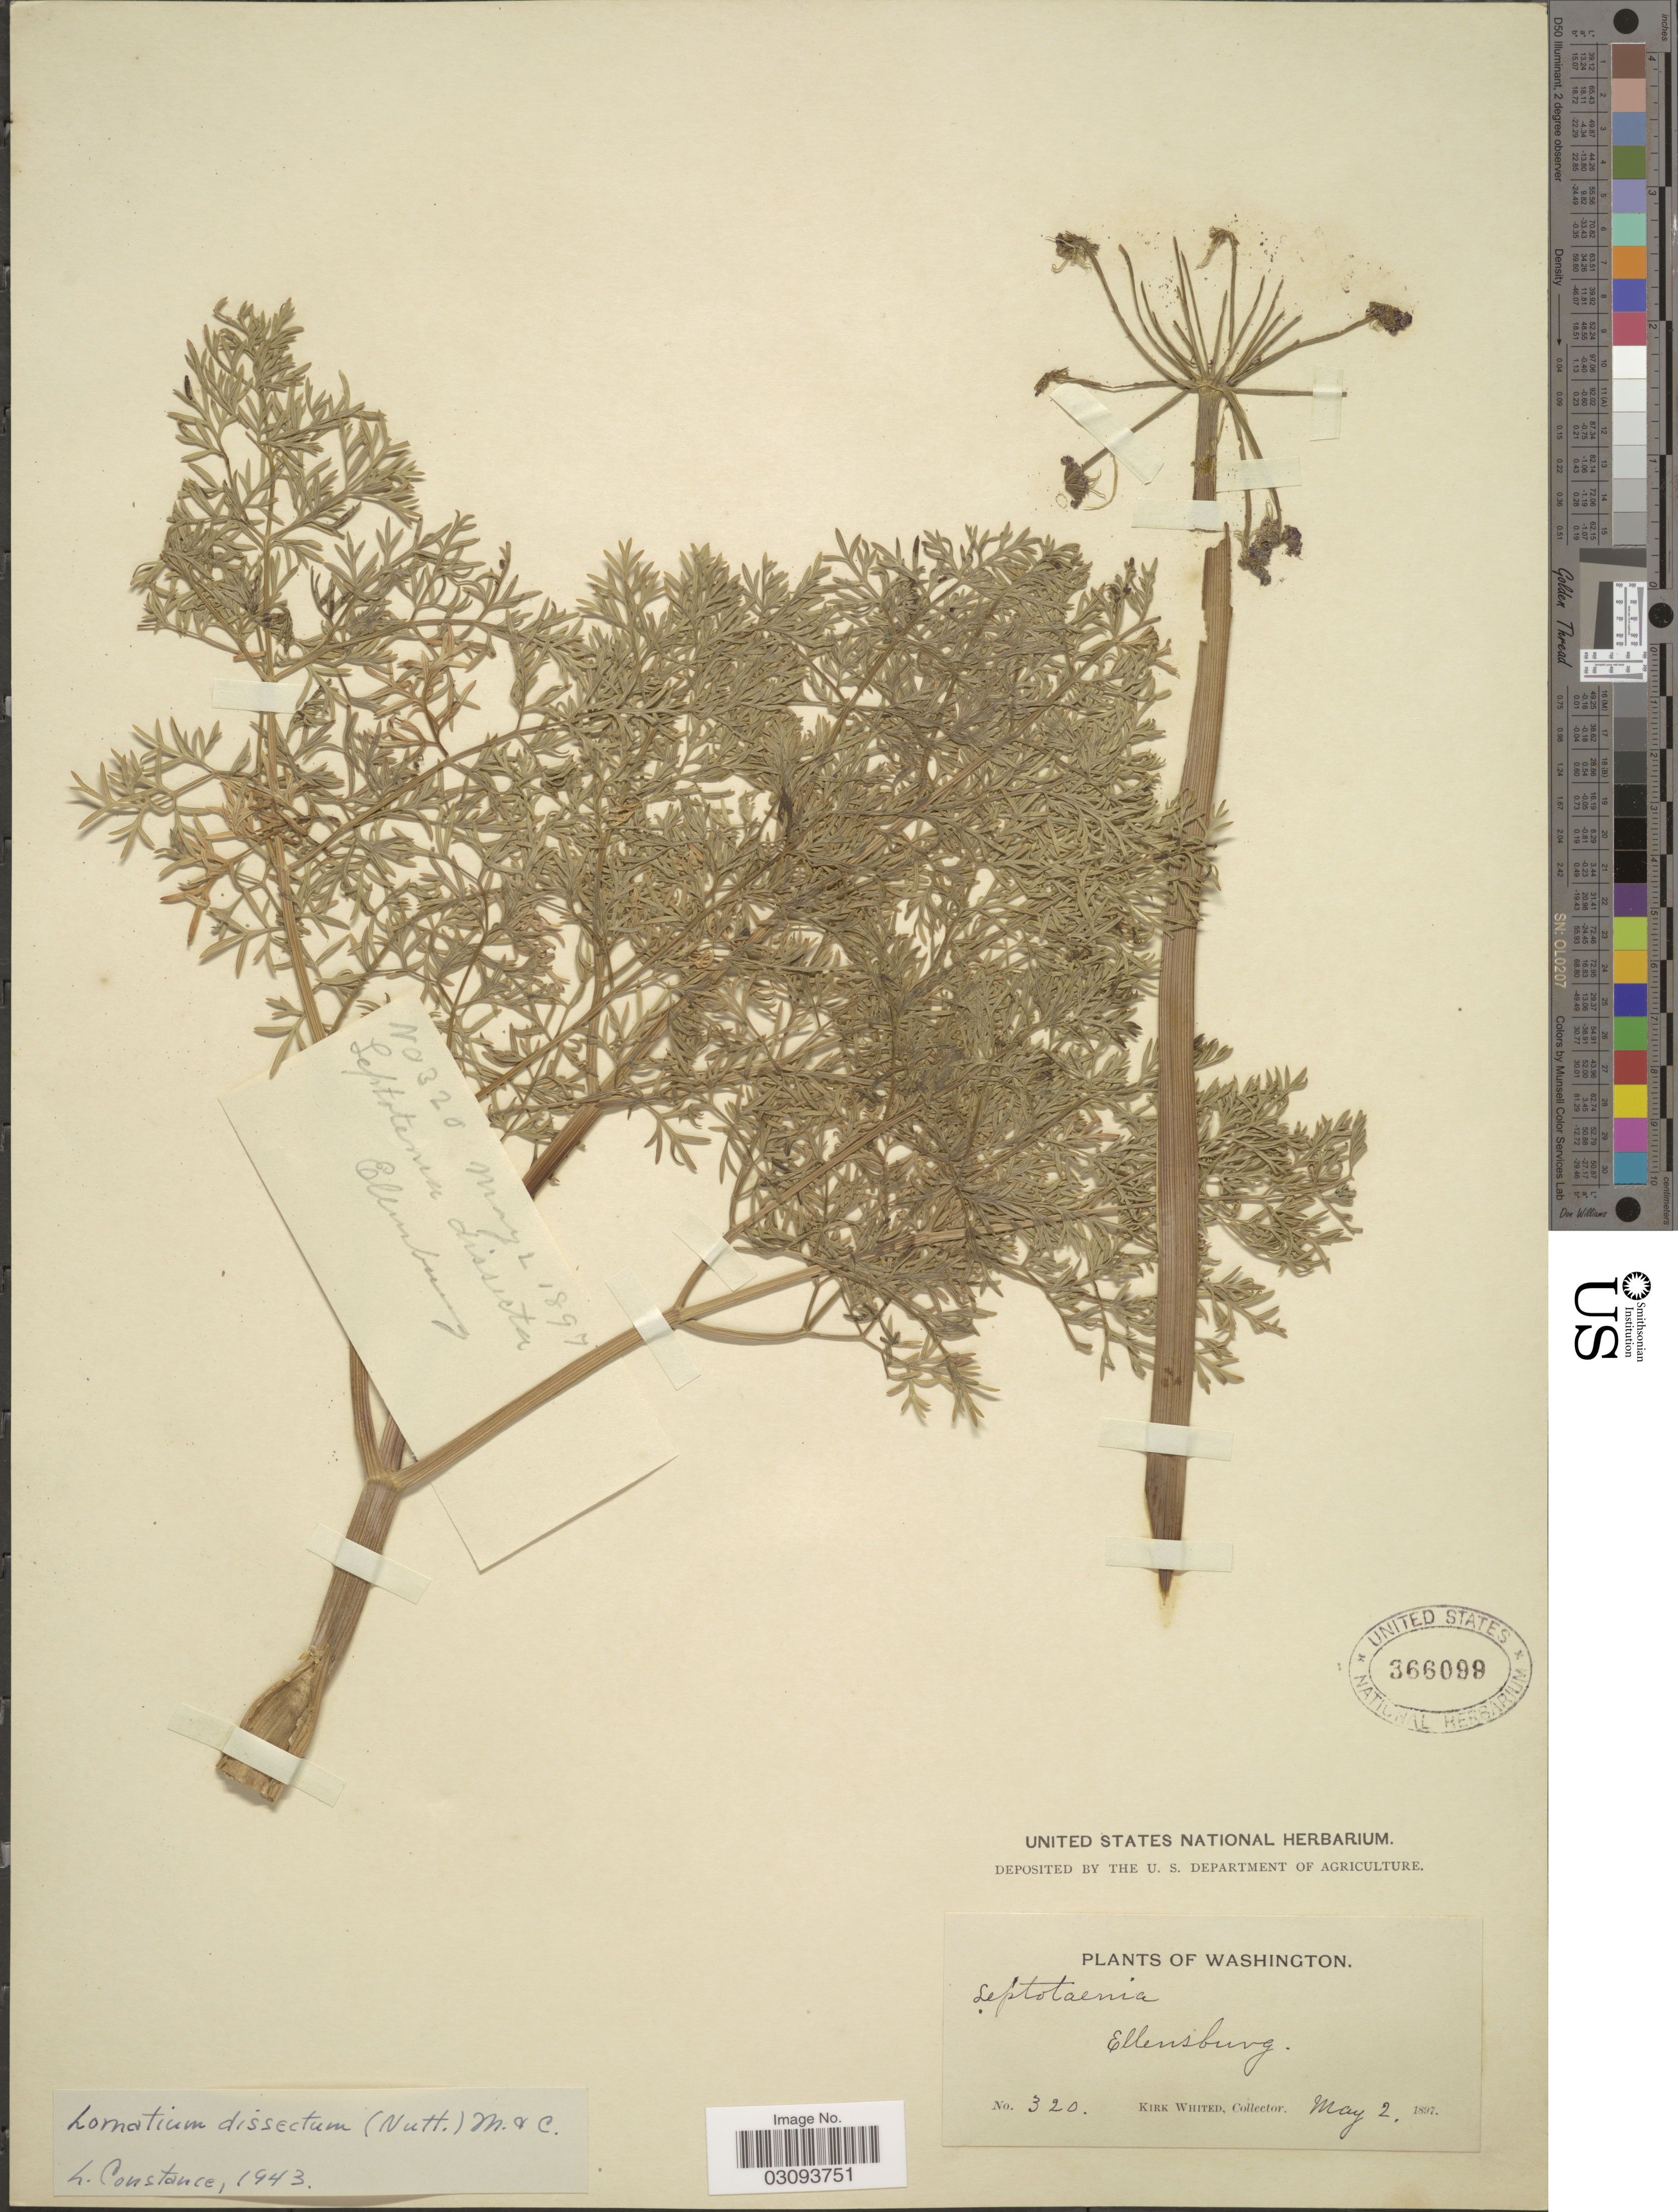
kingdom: Plantae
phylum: Tracheophyta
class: Magnoliopsida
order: Apiales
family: Apiaceae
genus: Lomatium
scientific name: Lomatium dissectum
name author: (Nutt.) Mathias & Constance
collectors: K. Whited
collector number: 320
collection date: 1897-05-02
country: United States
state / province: Washington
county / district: Kittitas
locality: Ellensburg.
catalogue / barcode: US 366099